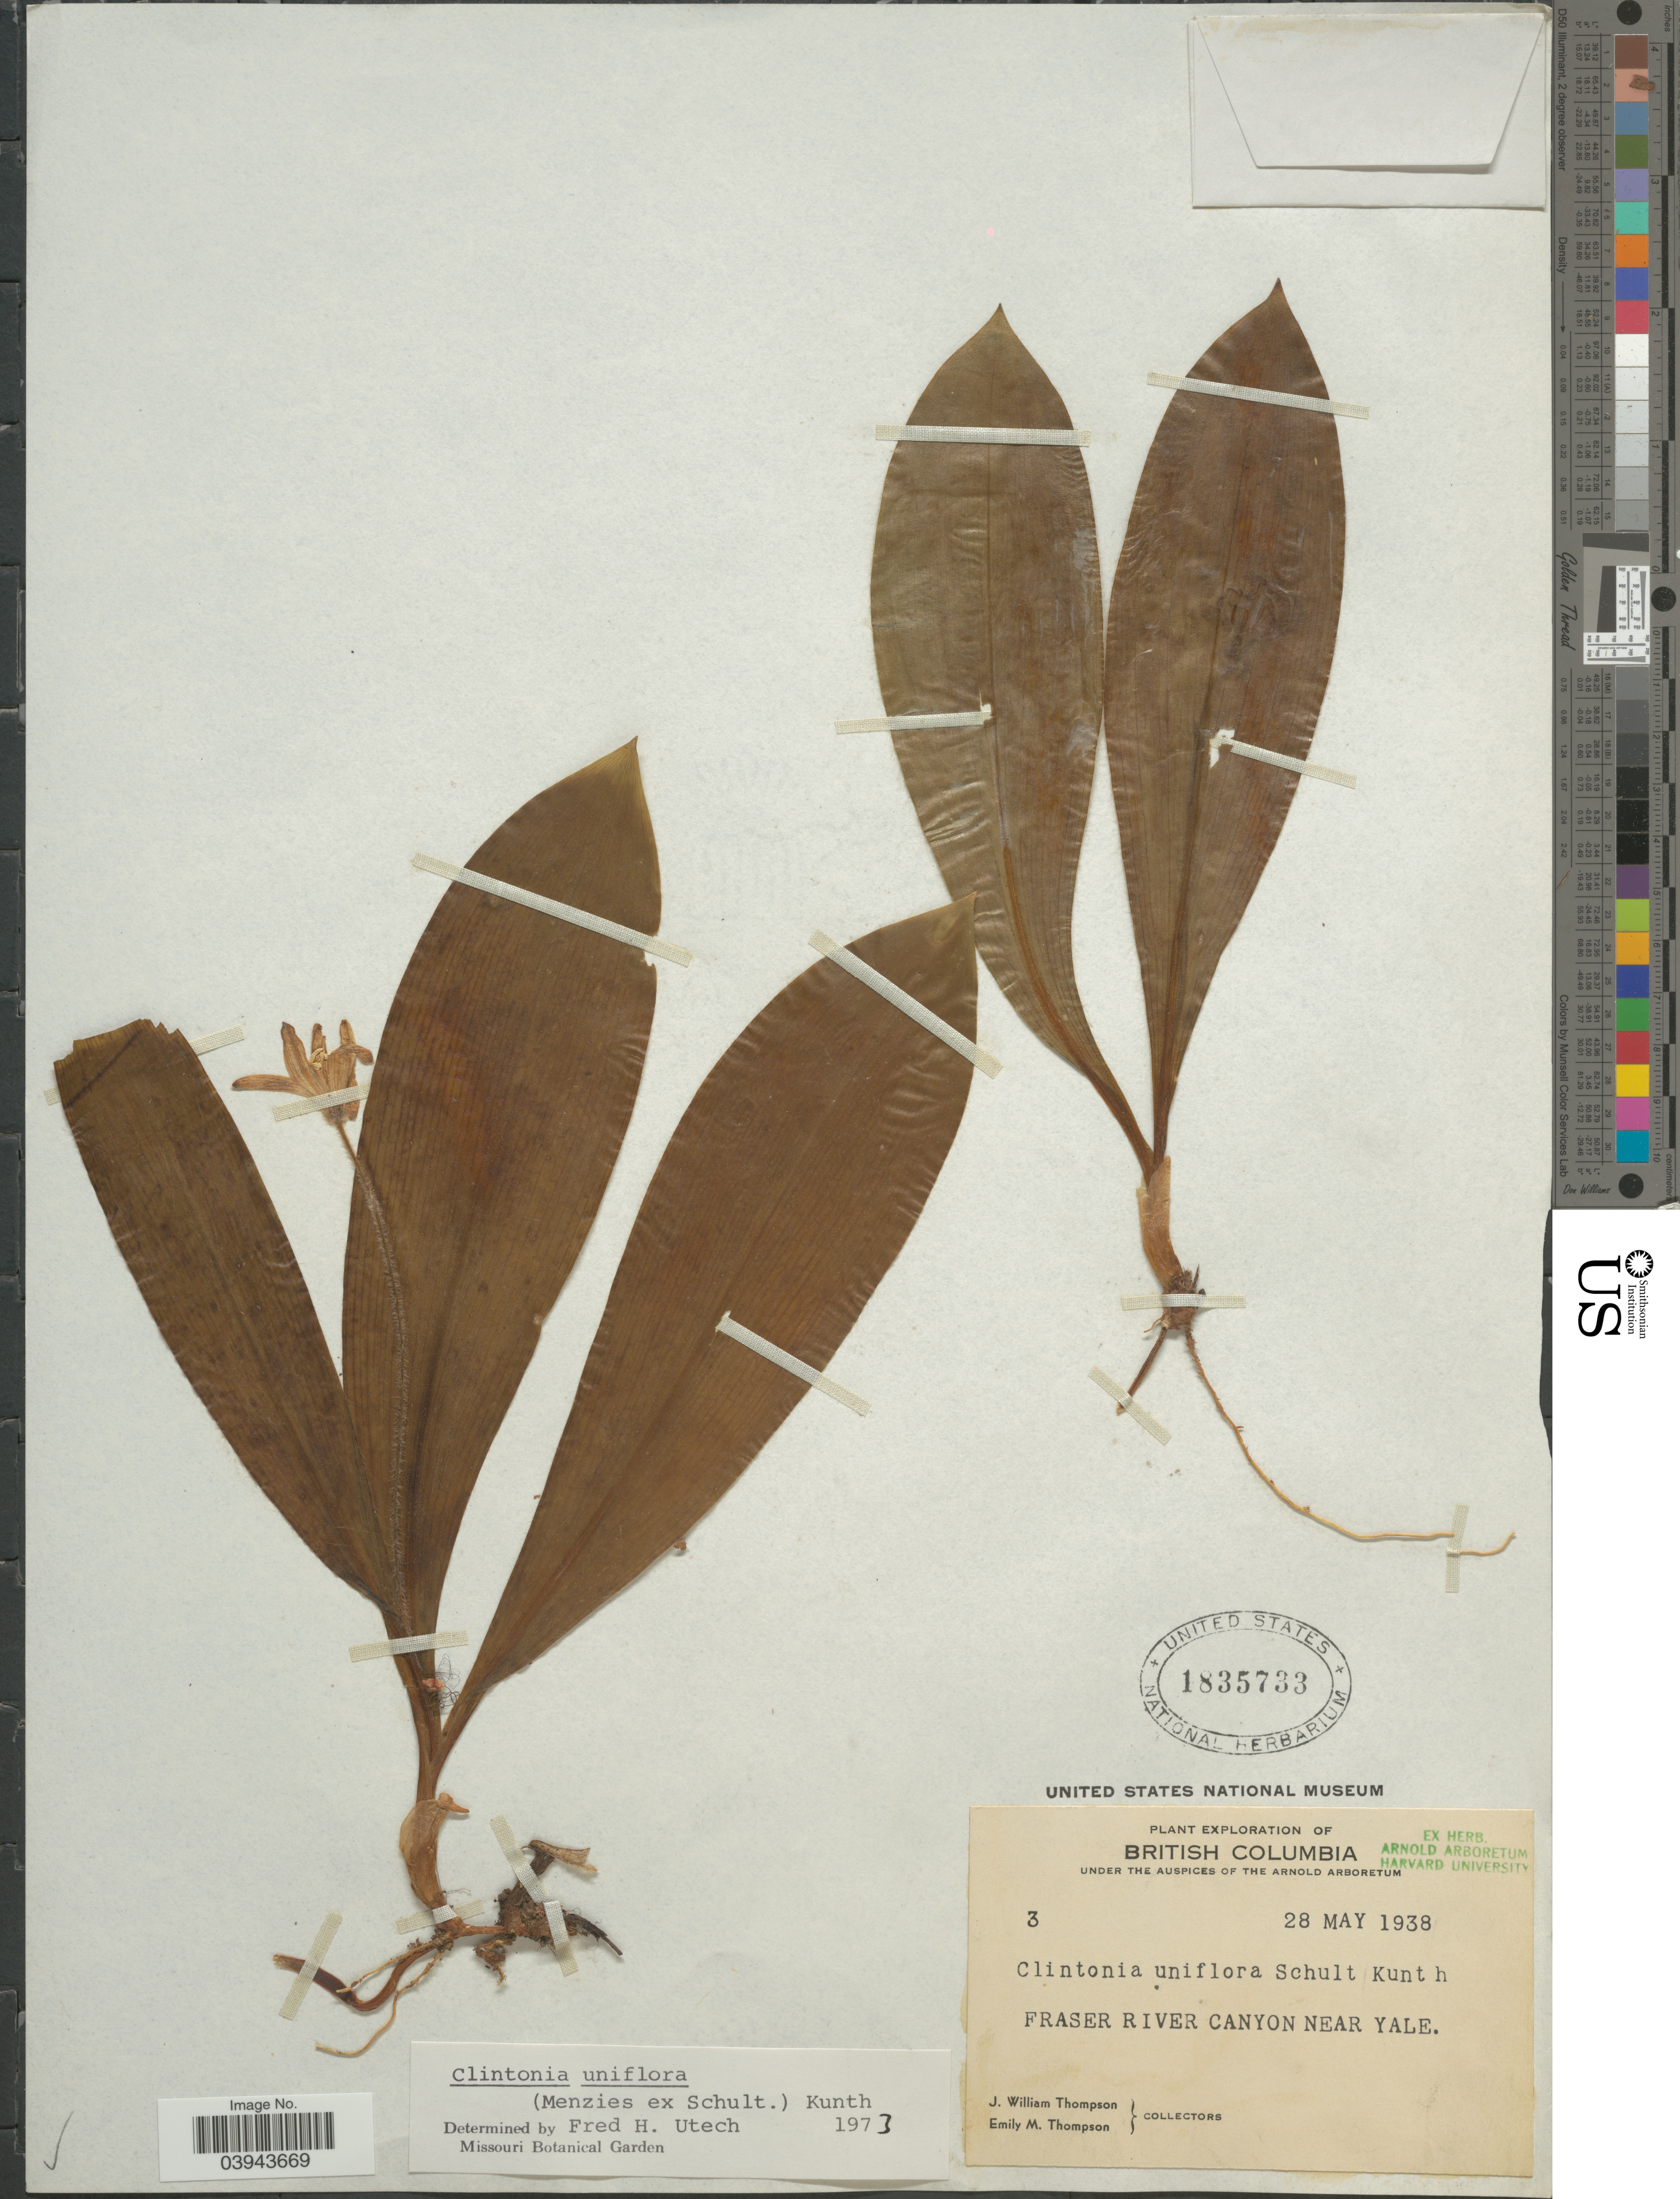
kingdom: Plantae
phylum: Tracheophyta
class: Liliopsida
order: Liliales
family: Liliaceae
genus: Clintonia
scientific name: Clintonia uniflora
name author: Kunth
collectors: J. W. Thompson & E. M. Thompson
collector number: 3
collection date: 1938-05-28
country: Canada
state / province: British Columbia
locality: Fraser River Canyon near Yale.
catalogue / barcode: US 1835733